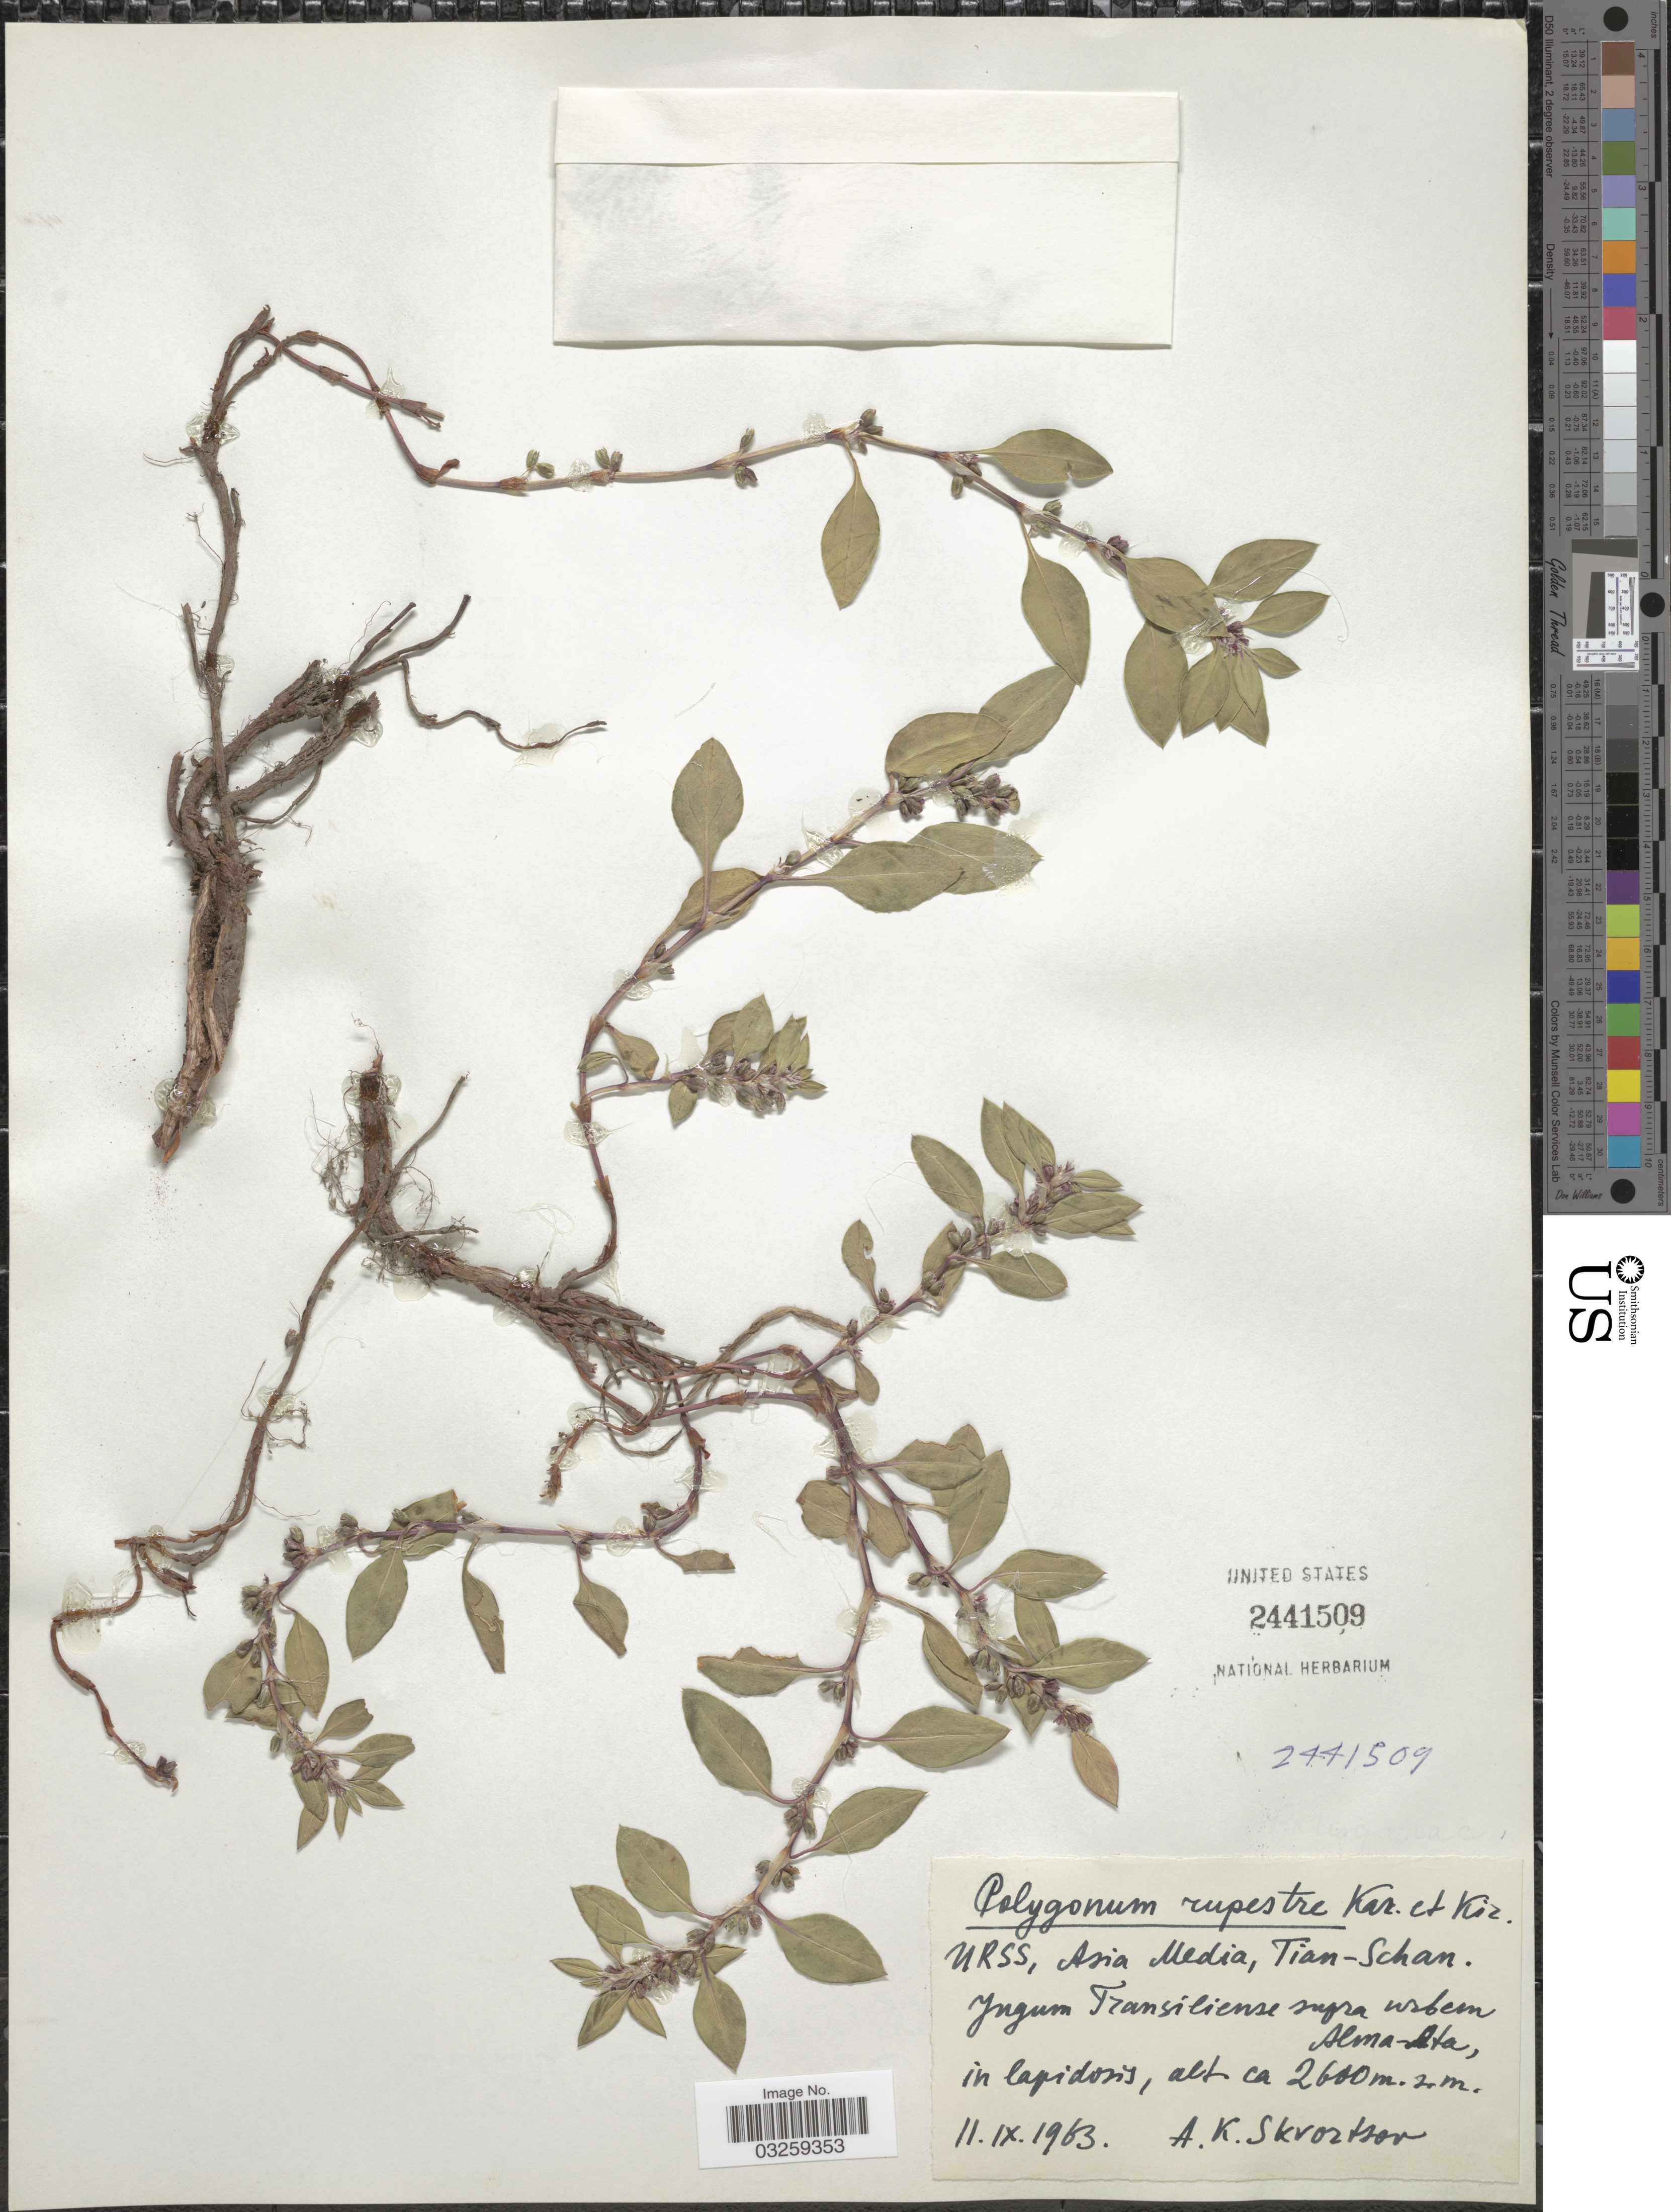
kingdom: Plantae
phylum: Tracheophyta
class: Magnoliopsida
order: Caryophyllales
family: Polygonaceae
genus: Polygonum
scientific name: Polygonum rupestre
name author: Kar. & Kir.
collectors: A. K. Skvortsov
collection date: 1963-09-11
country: Kazakhstan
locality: URSS, Asia Media, Tian--Schan. Jugum Transiliense supra urbem Alma-Ata.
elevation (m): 2600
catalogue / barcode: US 2441509